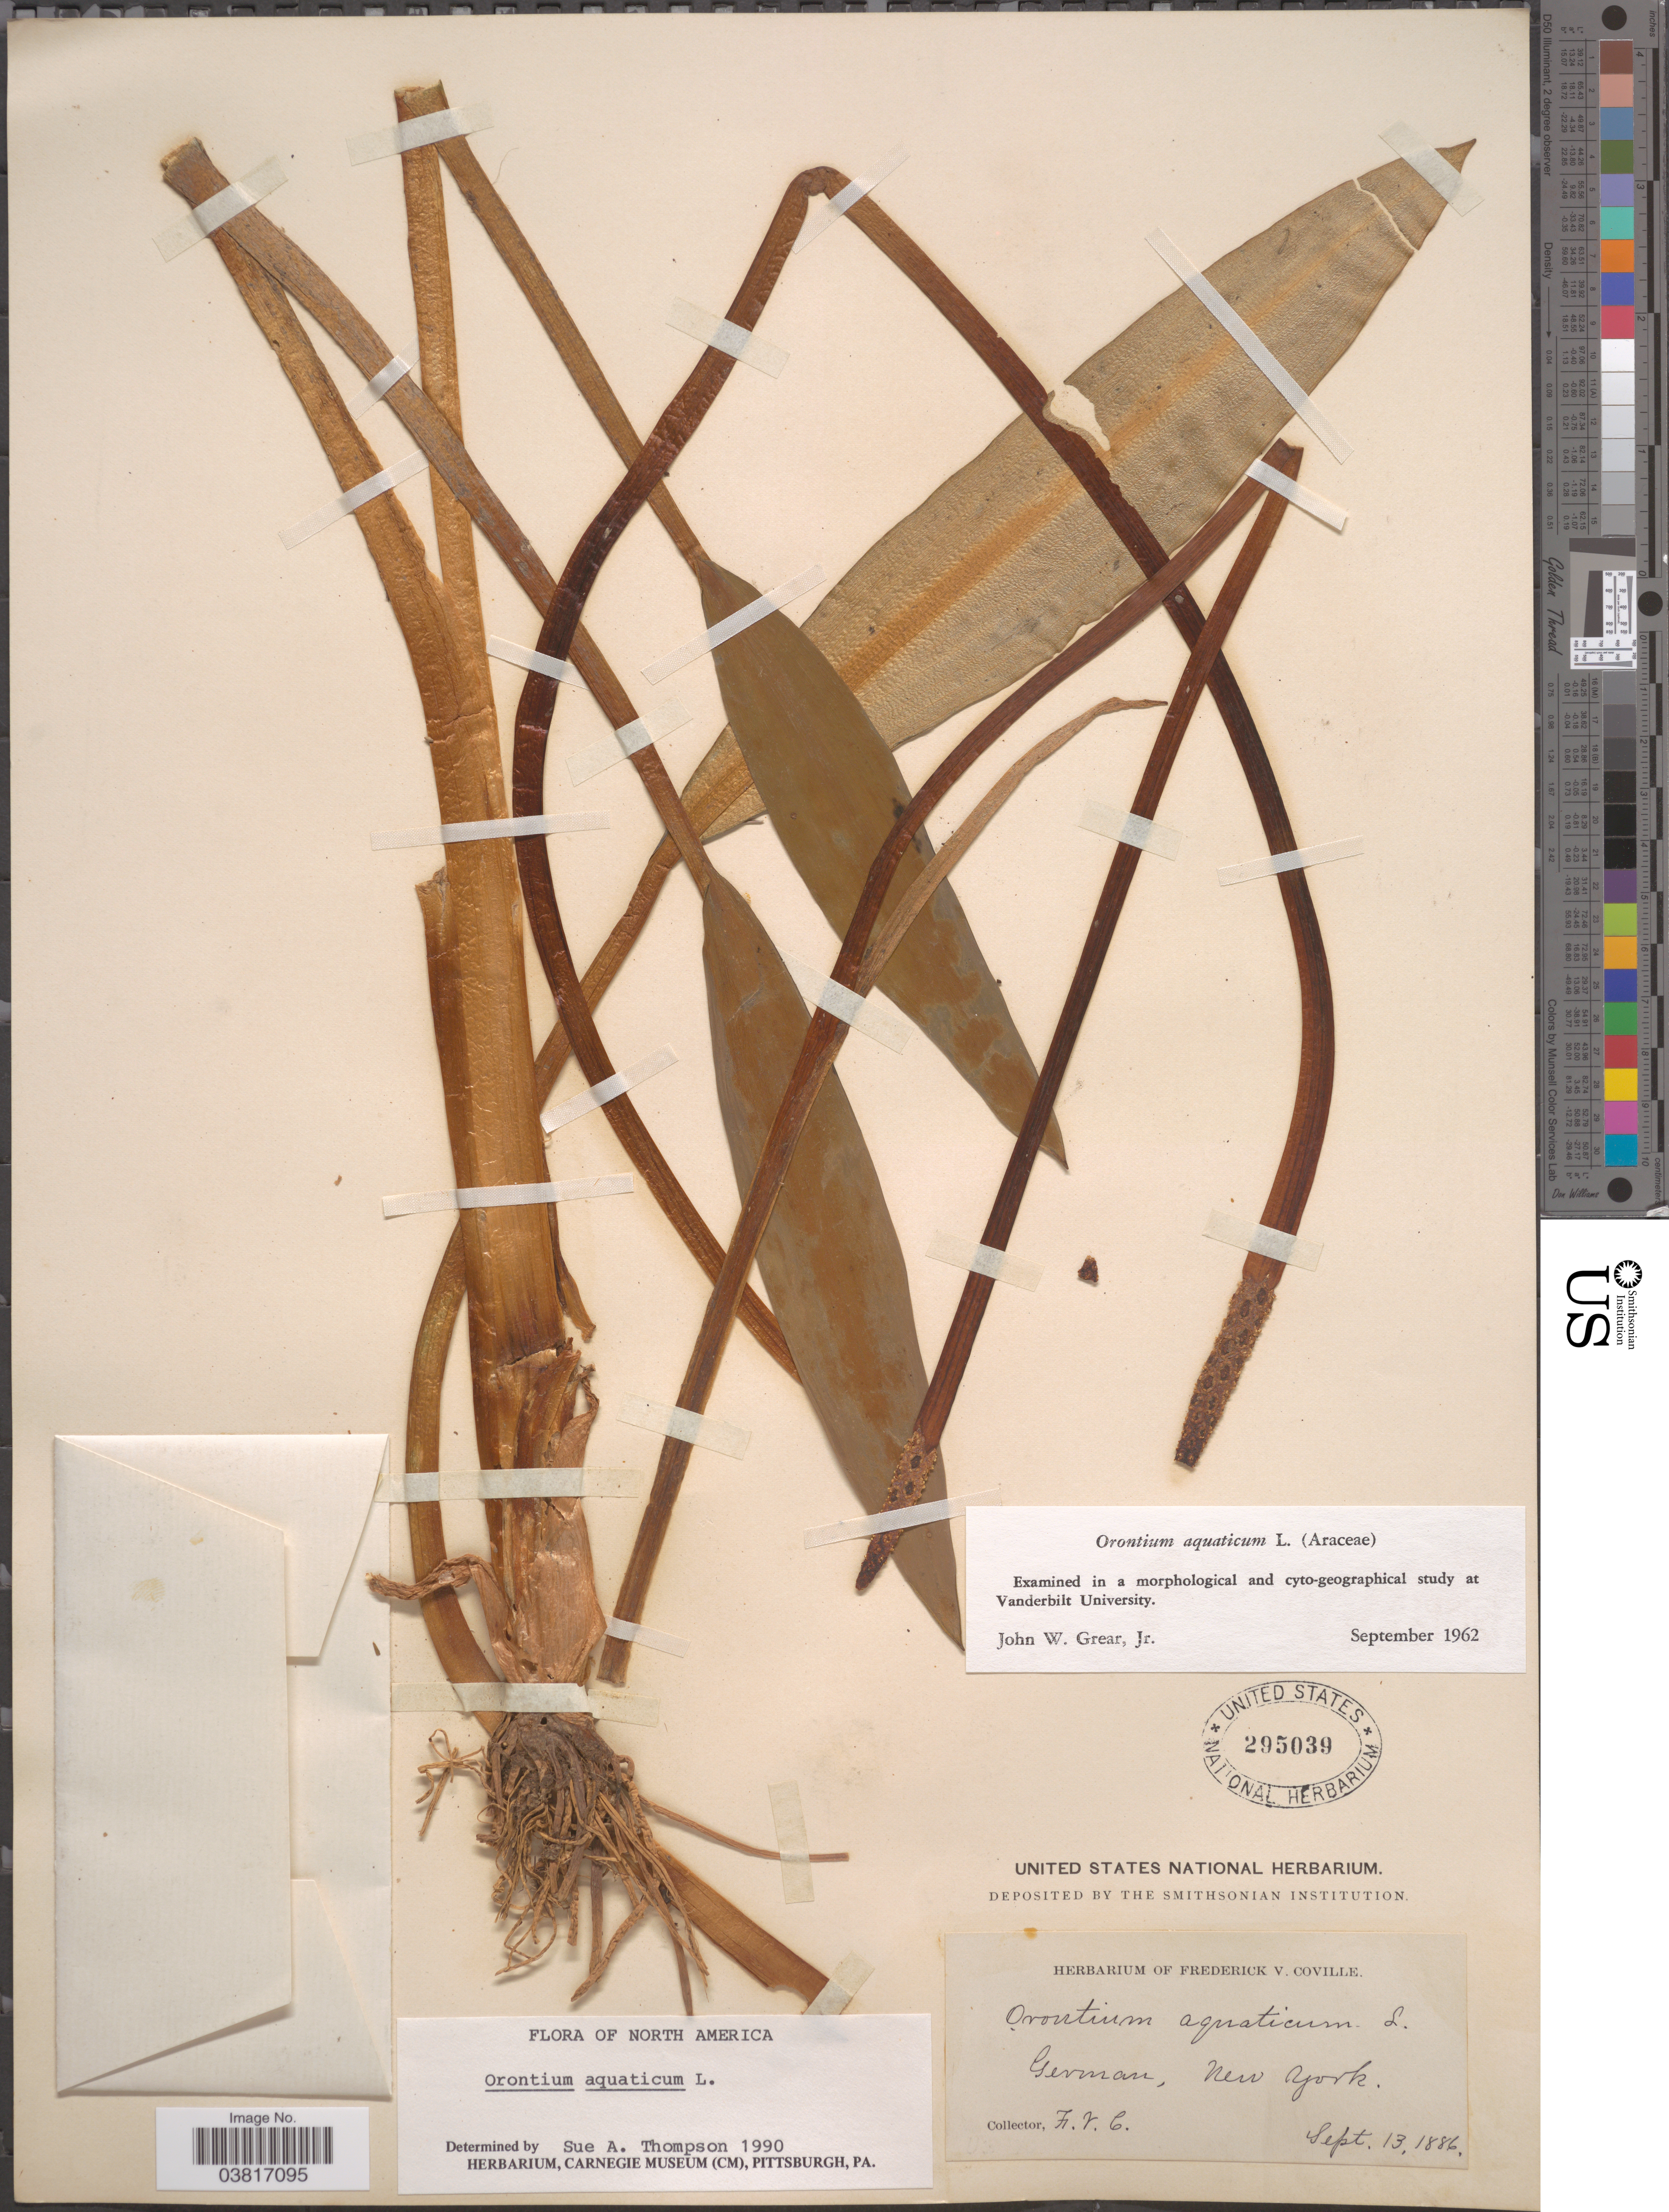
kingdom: Plantae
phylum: Tracheophyta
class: Liliopsida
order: Alismatales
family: Araceae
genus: Orontium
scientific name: Orontium aquaticum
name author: L.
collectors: F. V. Coville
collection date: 1886-09-13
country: United States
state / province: New York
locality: German.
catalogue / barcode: US 295039